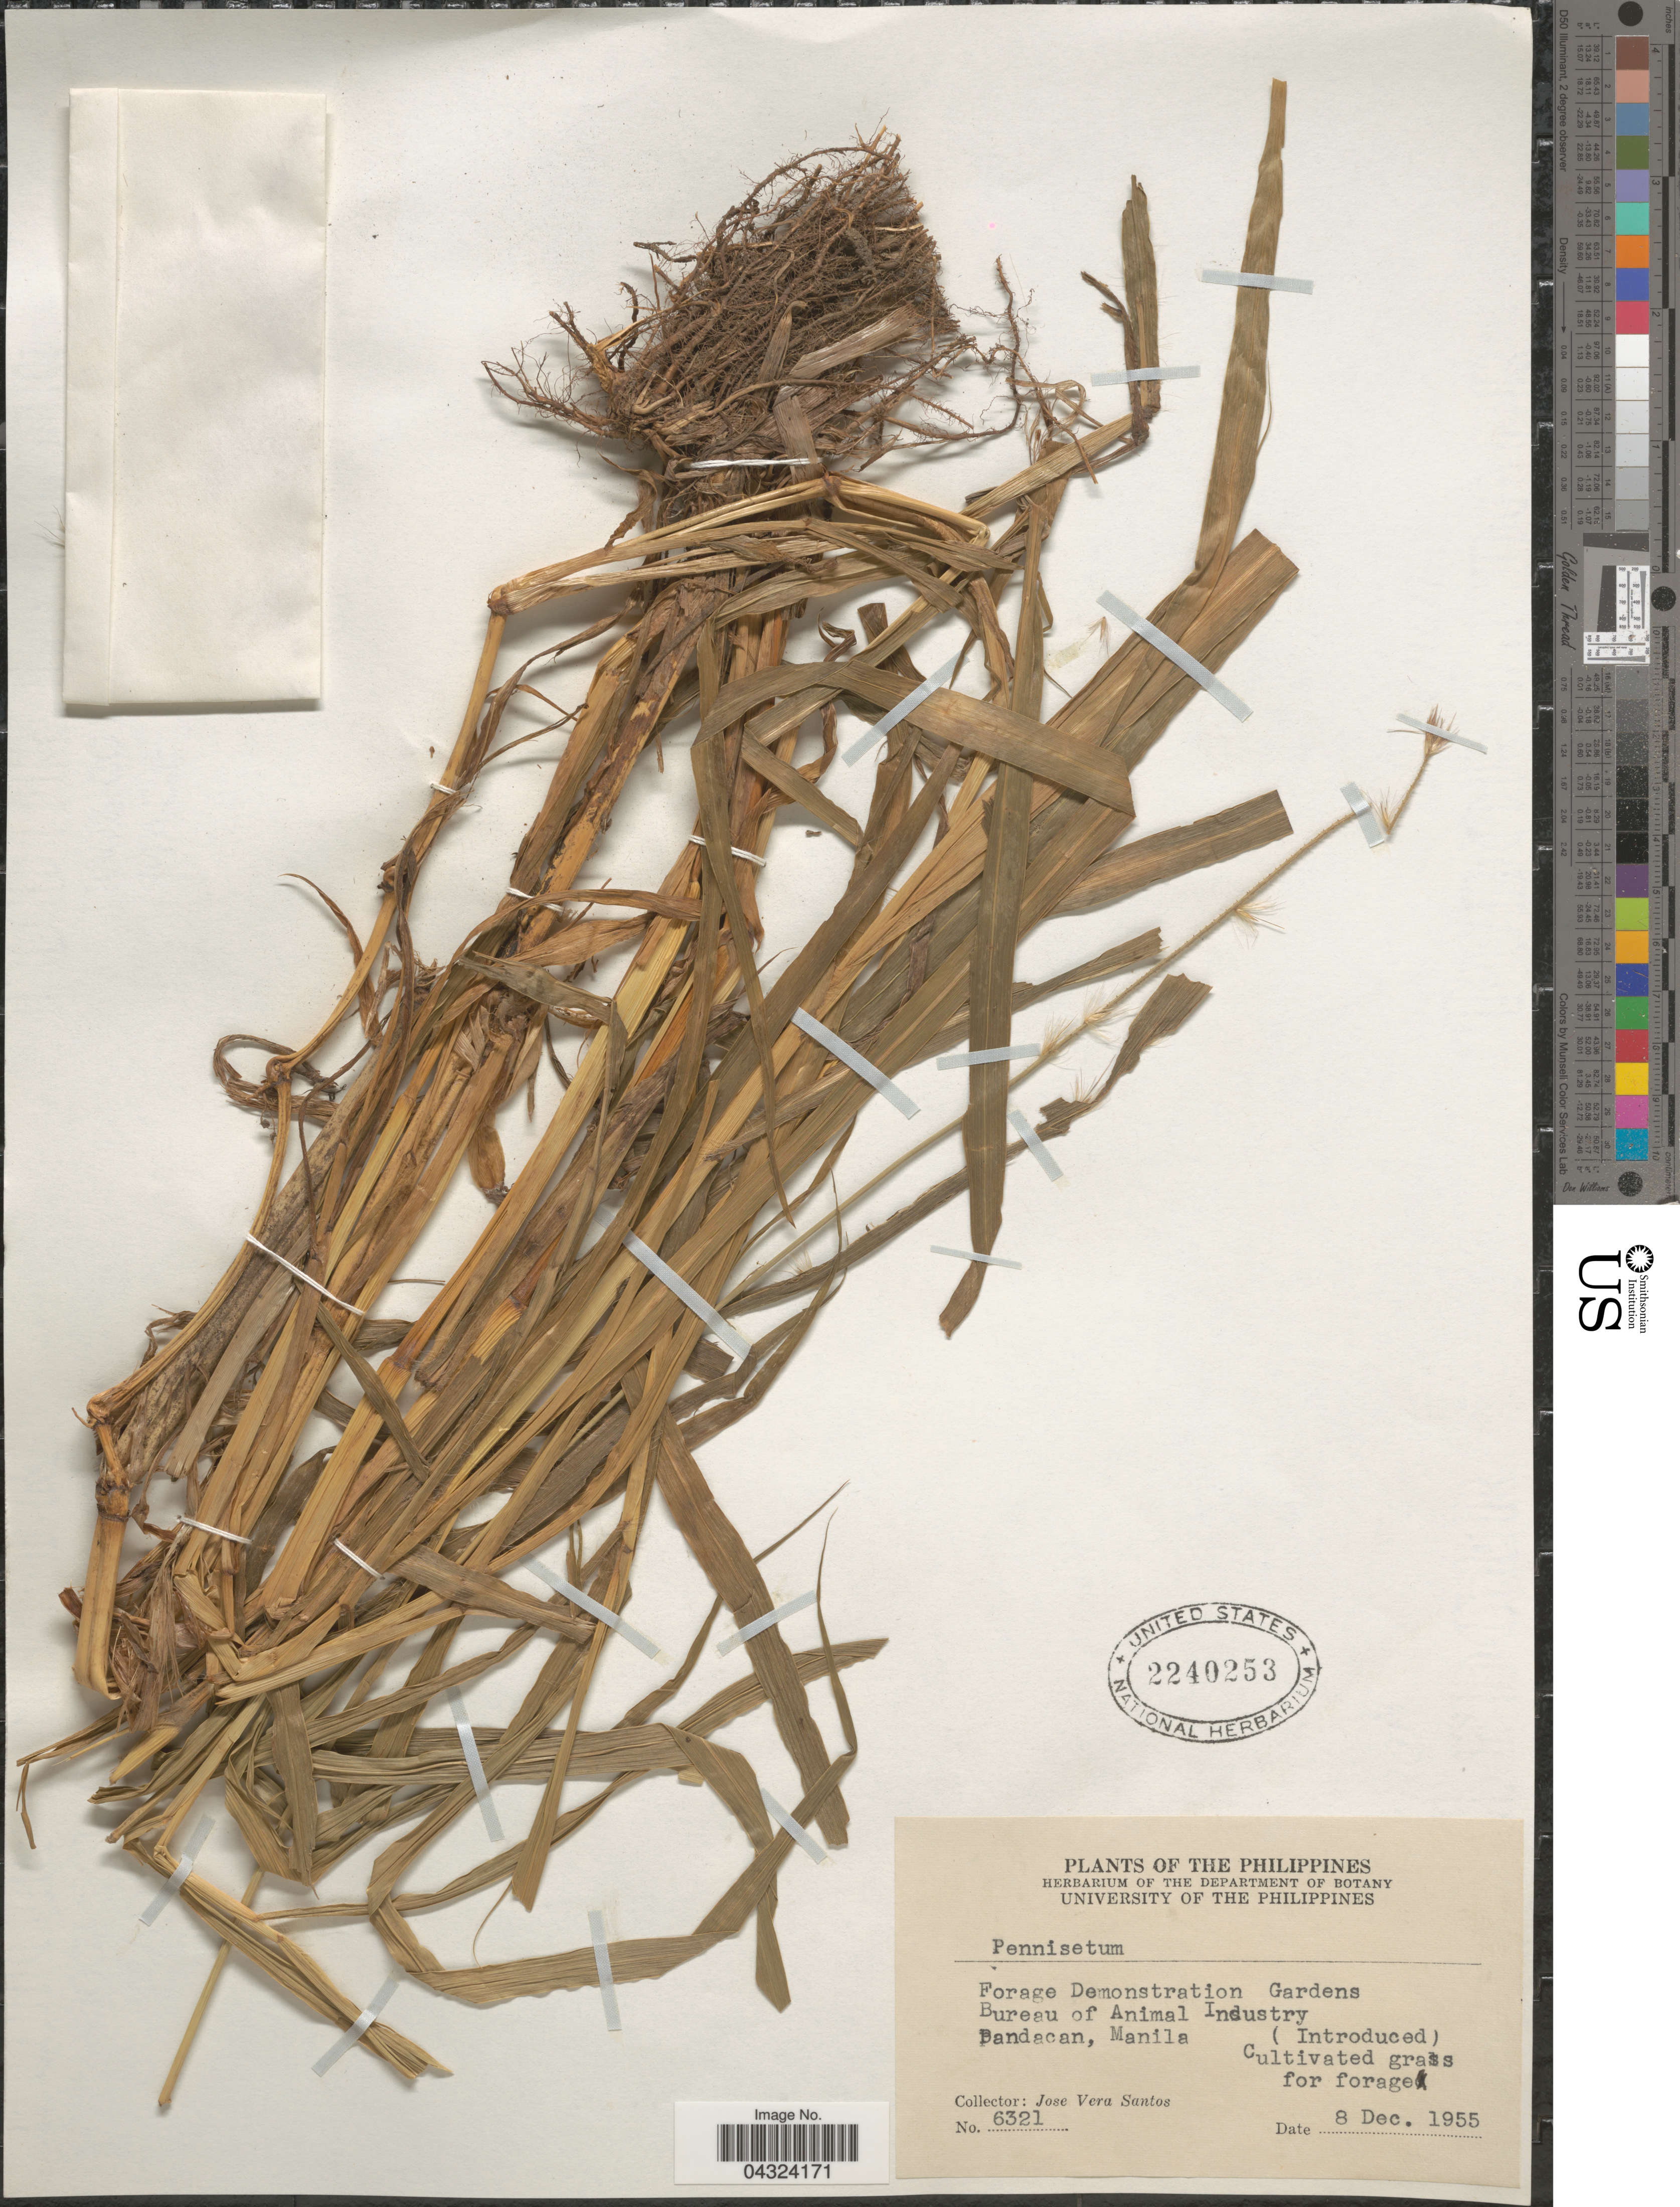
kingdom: Plantae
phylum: Tracheophyta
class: Liliopsida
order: Poales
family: Poaceae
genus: Cenchrus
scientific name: Cenchrus sp.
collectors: J. Santos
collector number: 6321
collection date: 1955-12-08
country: Philippines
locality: Pandacan, Manila. Cultivated grass for forage.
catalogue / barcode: US 2240253